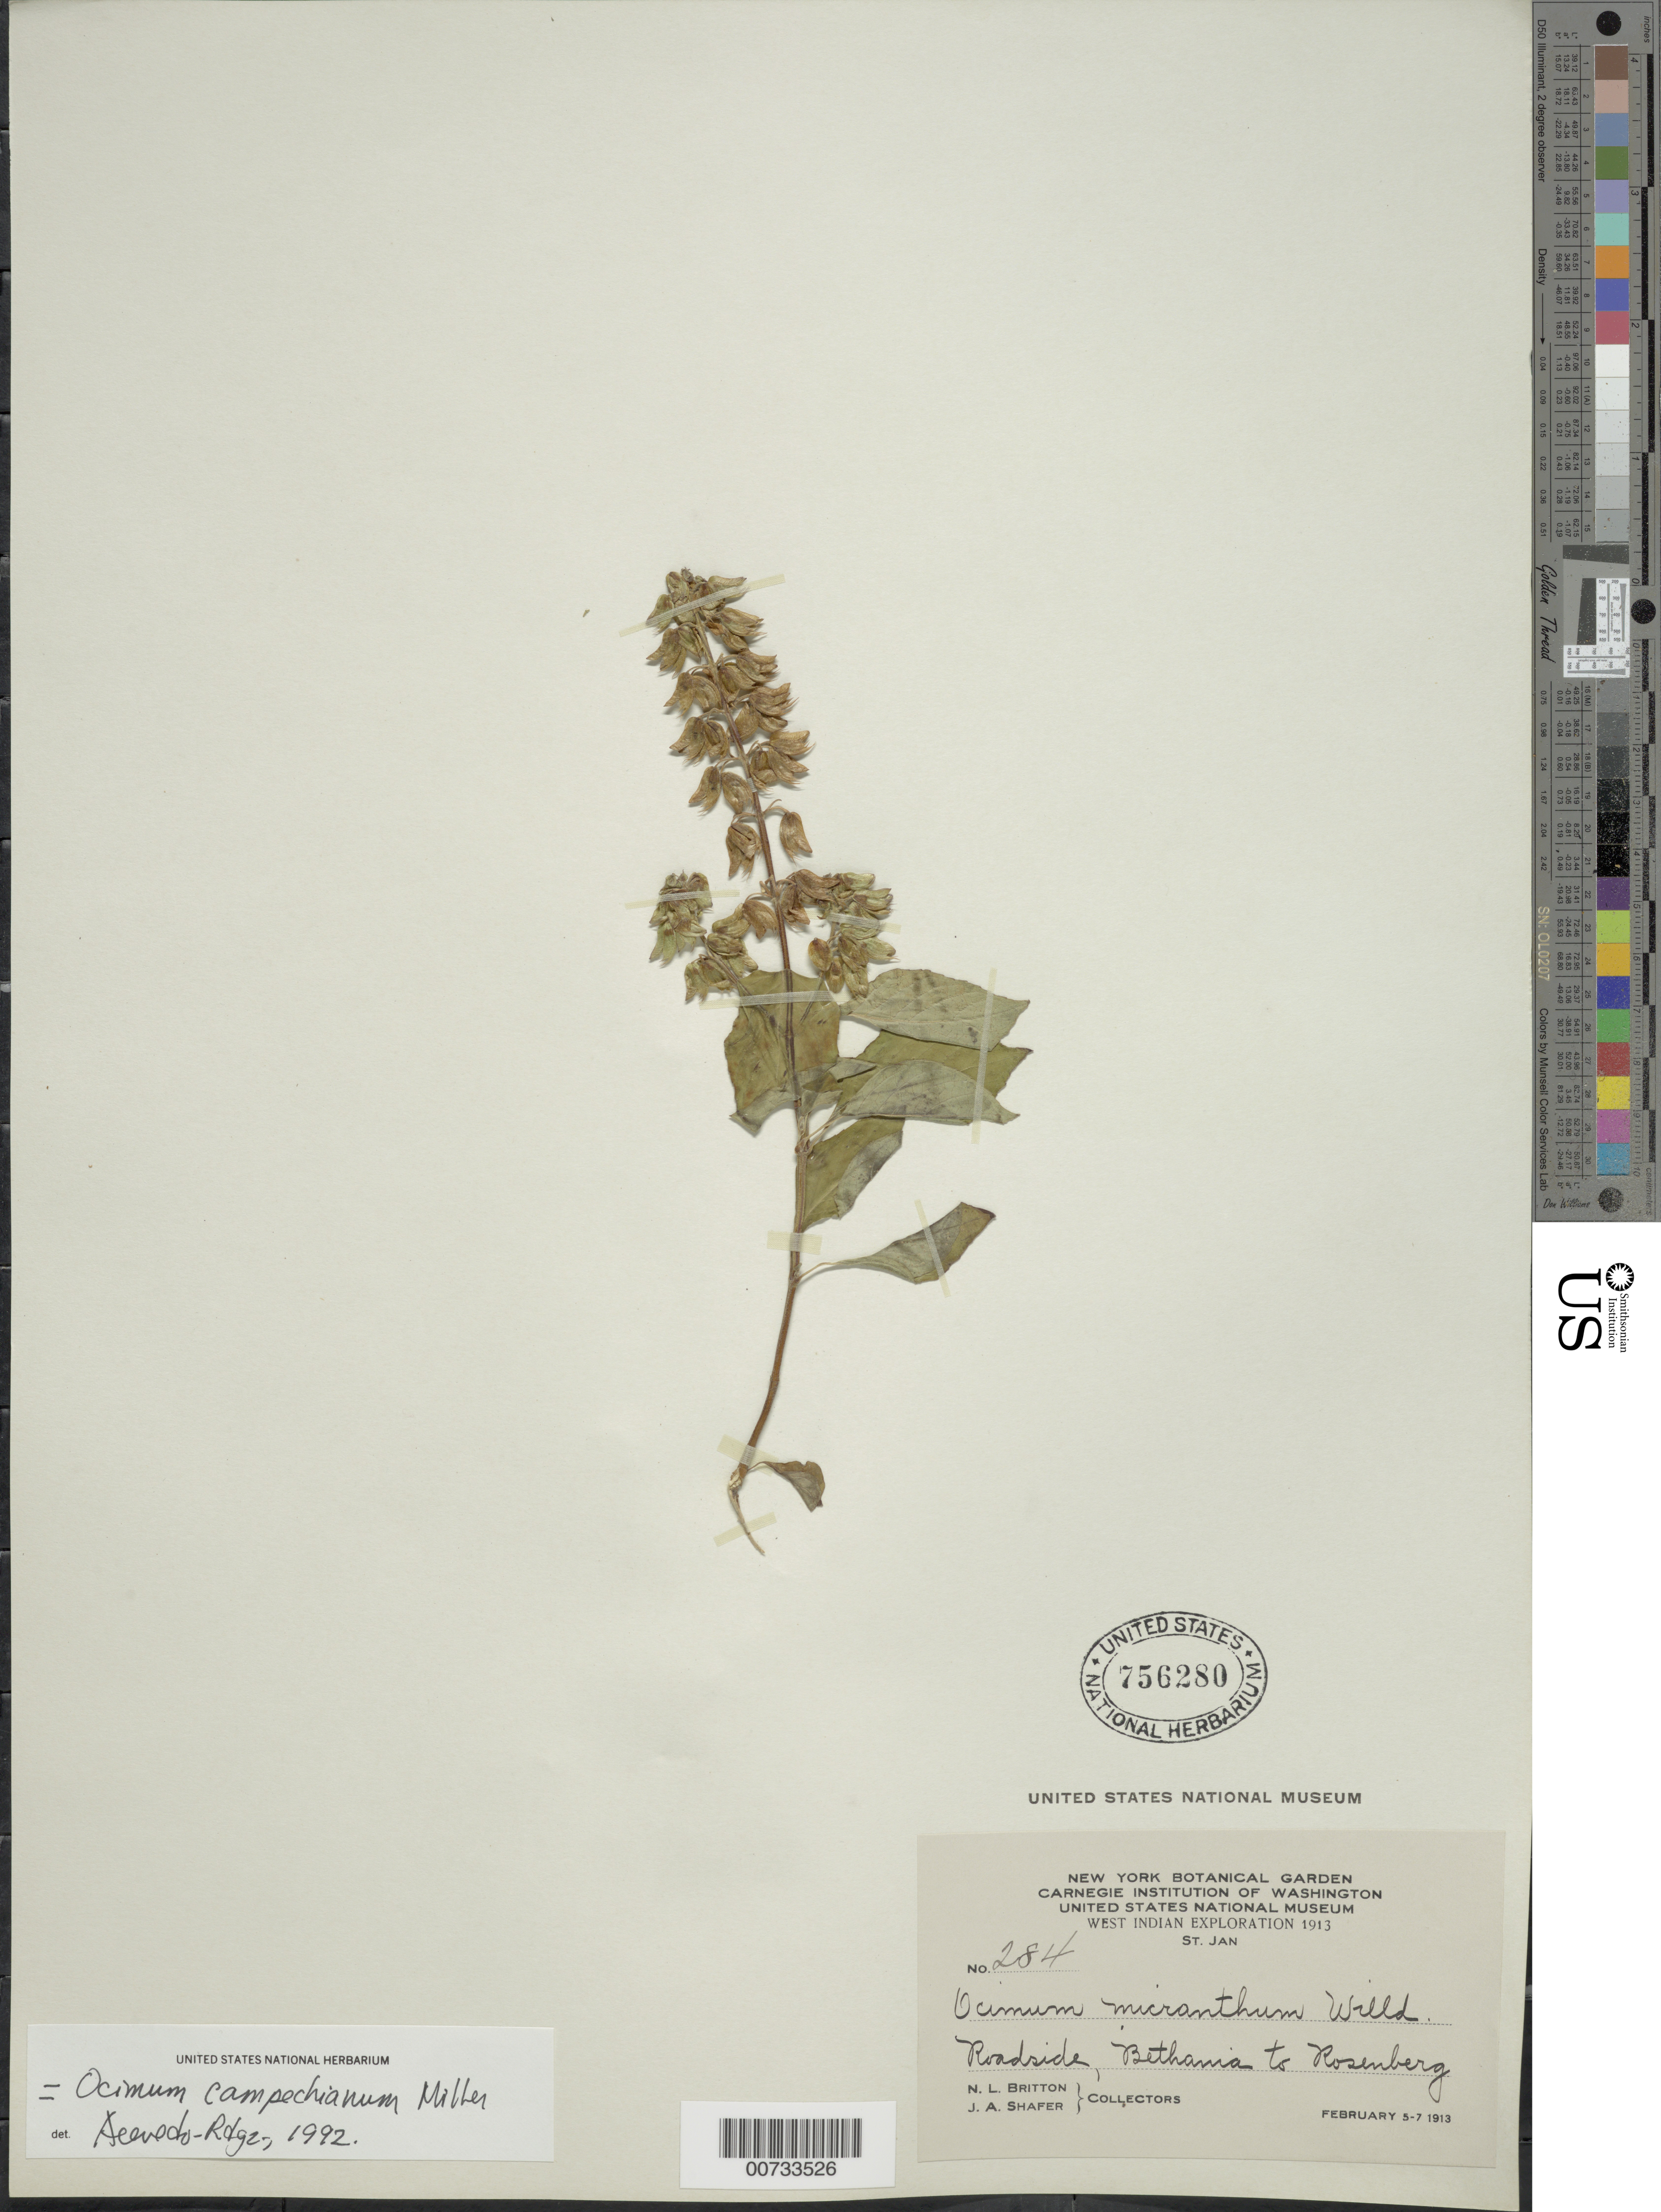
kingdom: Plantae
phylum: Tracheophyta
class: Magnoliopsida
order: Lamiales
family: Lamiaceae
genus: Ocimum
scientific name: Ocimum campechianum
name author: Mill.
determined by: Acevedo-Rodríguez, P., (BOT), Smithsonian Institution - National Museum of Natural History (UNITED STATES)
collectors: N. Britton & J. A. Shafer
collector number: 284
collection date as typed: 05 Feb 1913 to 07 Feb 1913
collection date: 1913-02-05/1913-02-07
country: U.S. Virgin Islands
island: St. John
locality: St. John; Bethany to Rosenberg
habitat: Roadside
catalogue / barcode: US 756280